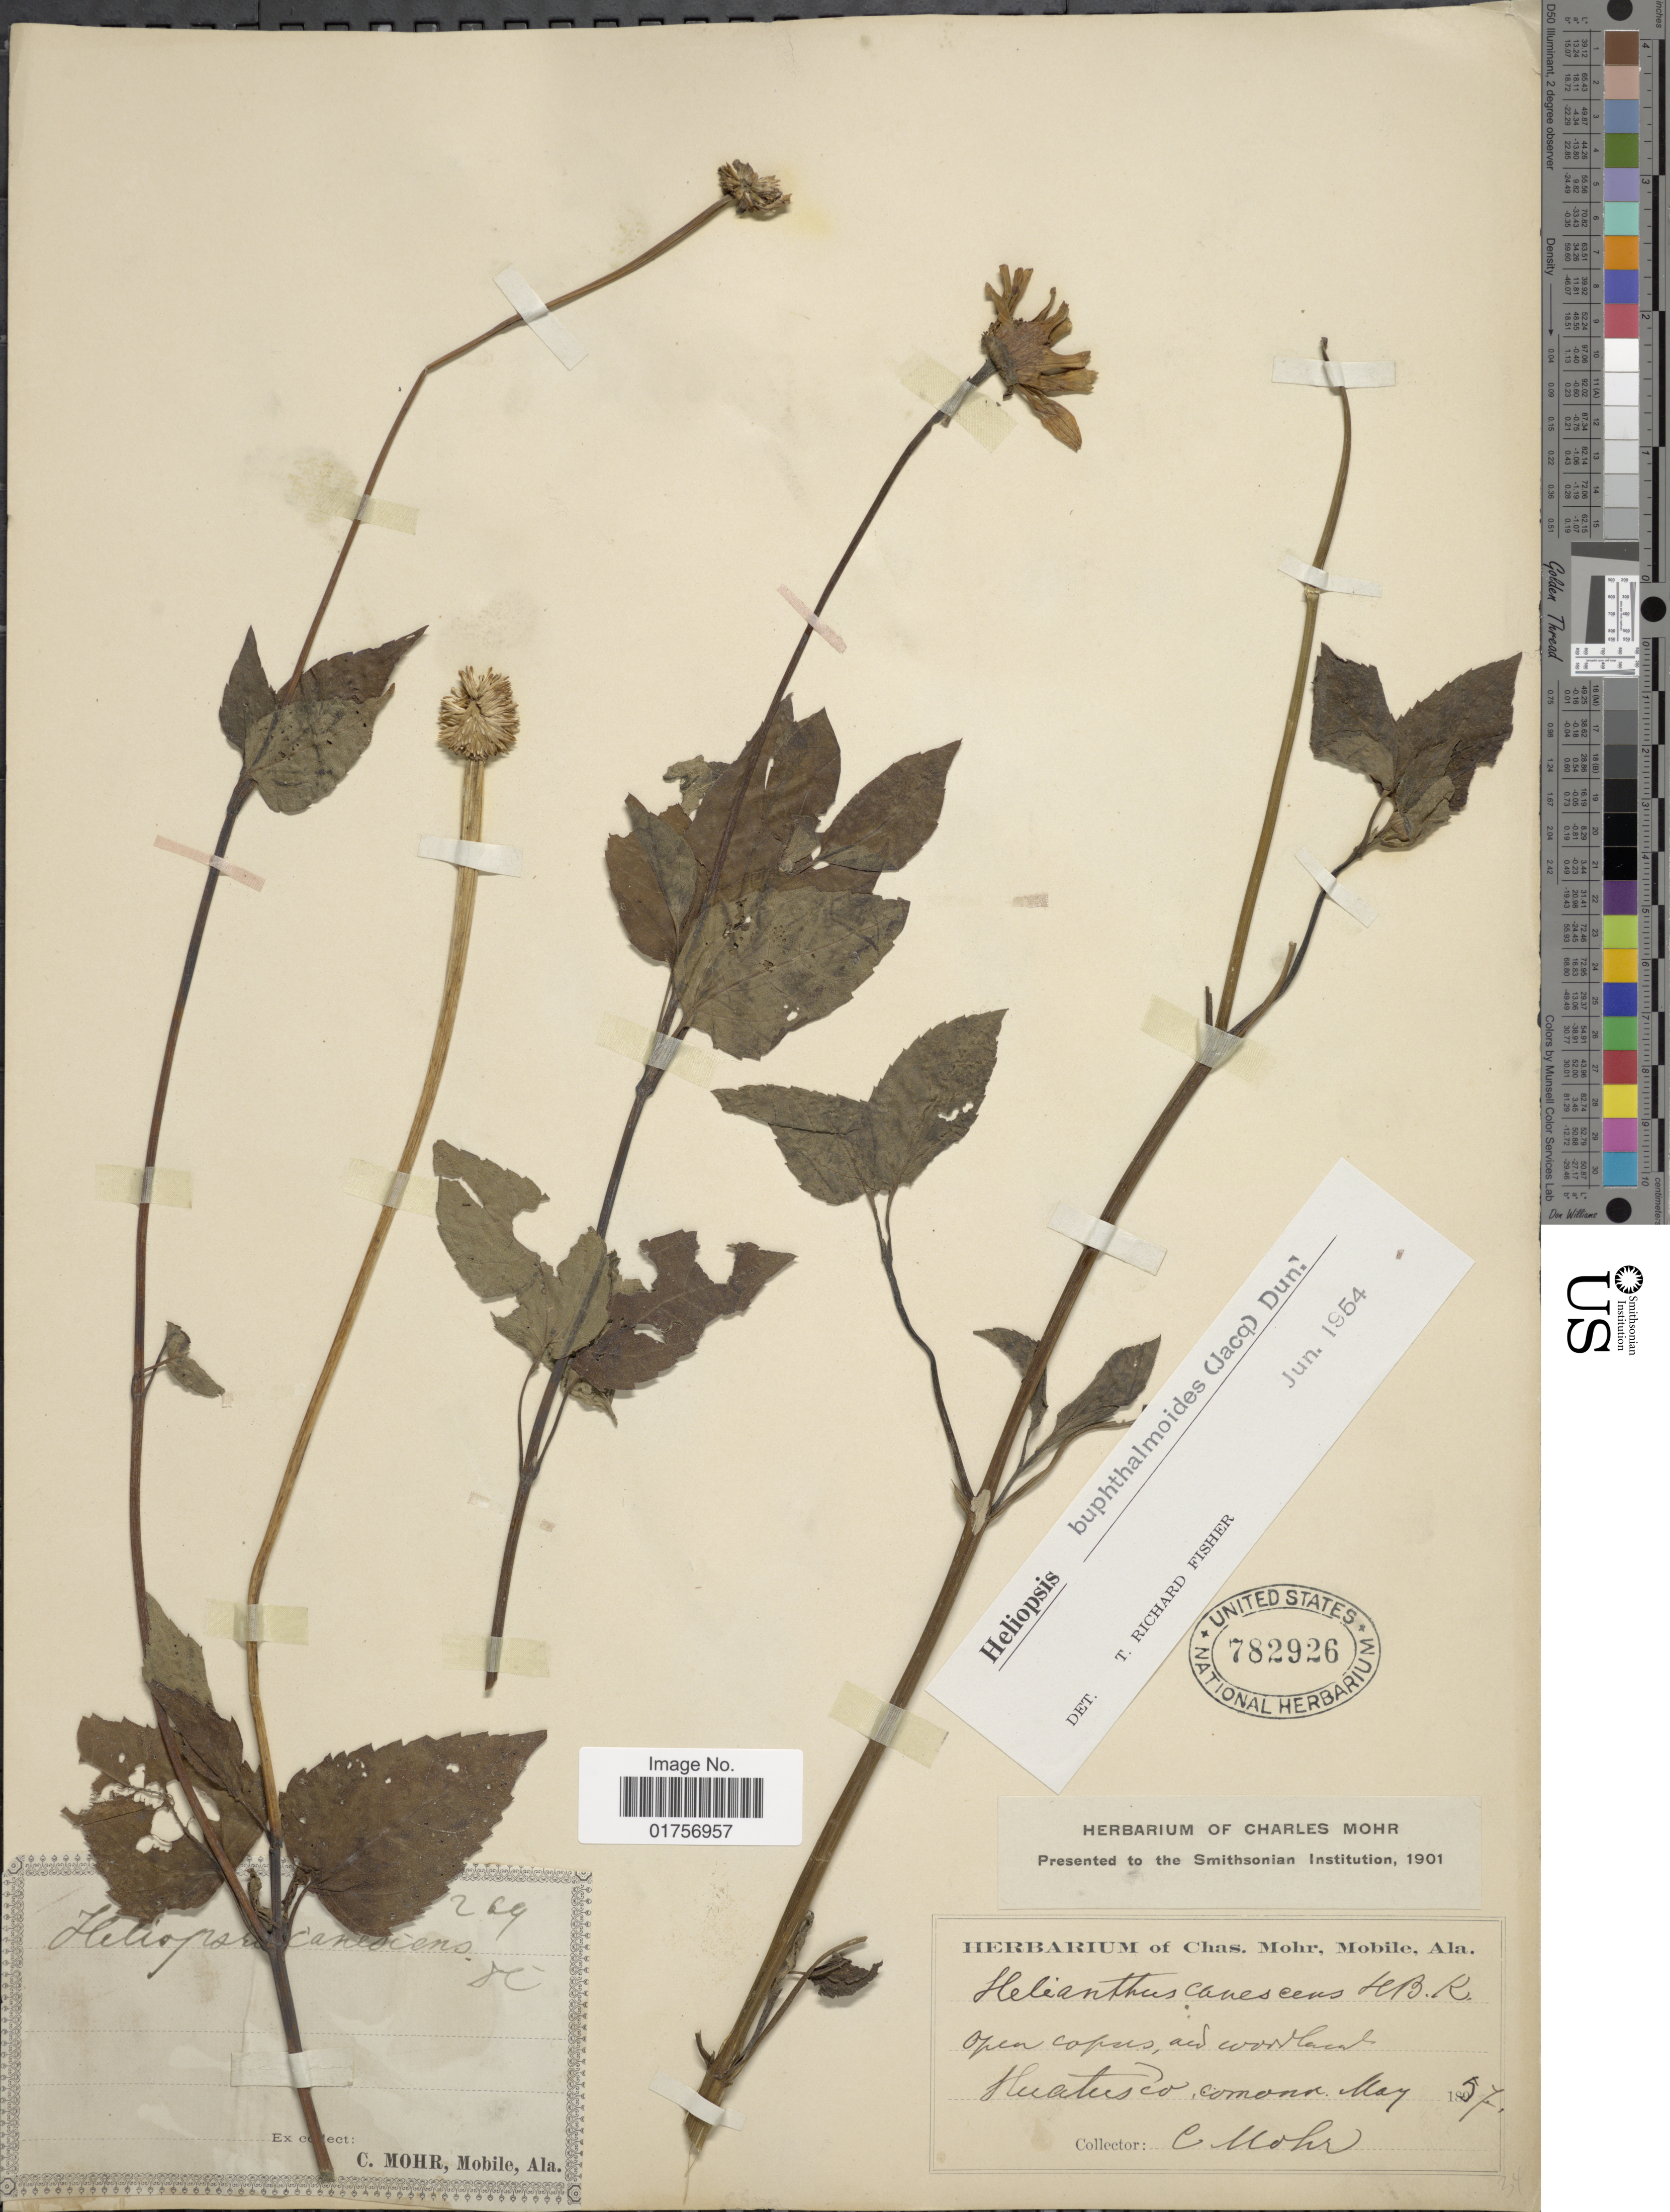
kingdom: Plantae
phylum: Tracheophyta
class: Magnoliopsida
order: Asterales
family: Asteraceae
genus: Heliopsis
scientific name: Heliopsis buphthalmoides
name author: (Jacq.) Dunal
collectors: Mohr, C. T. (herbarium)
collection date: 1857-05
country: Mexico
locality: Huatusco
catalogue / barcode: US 782926